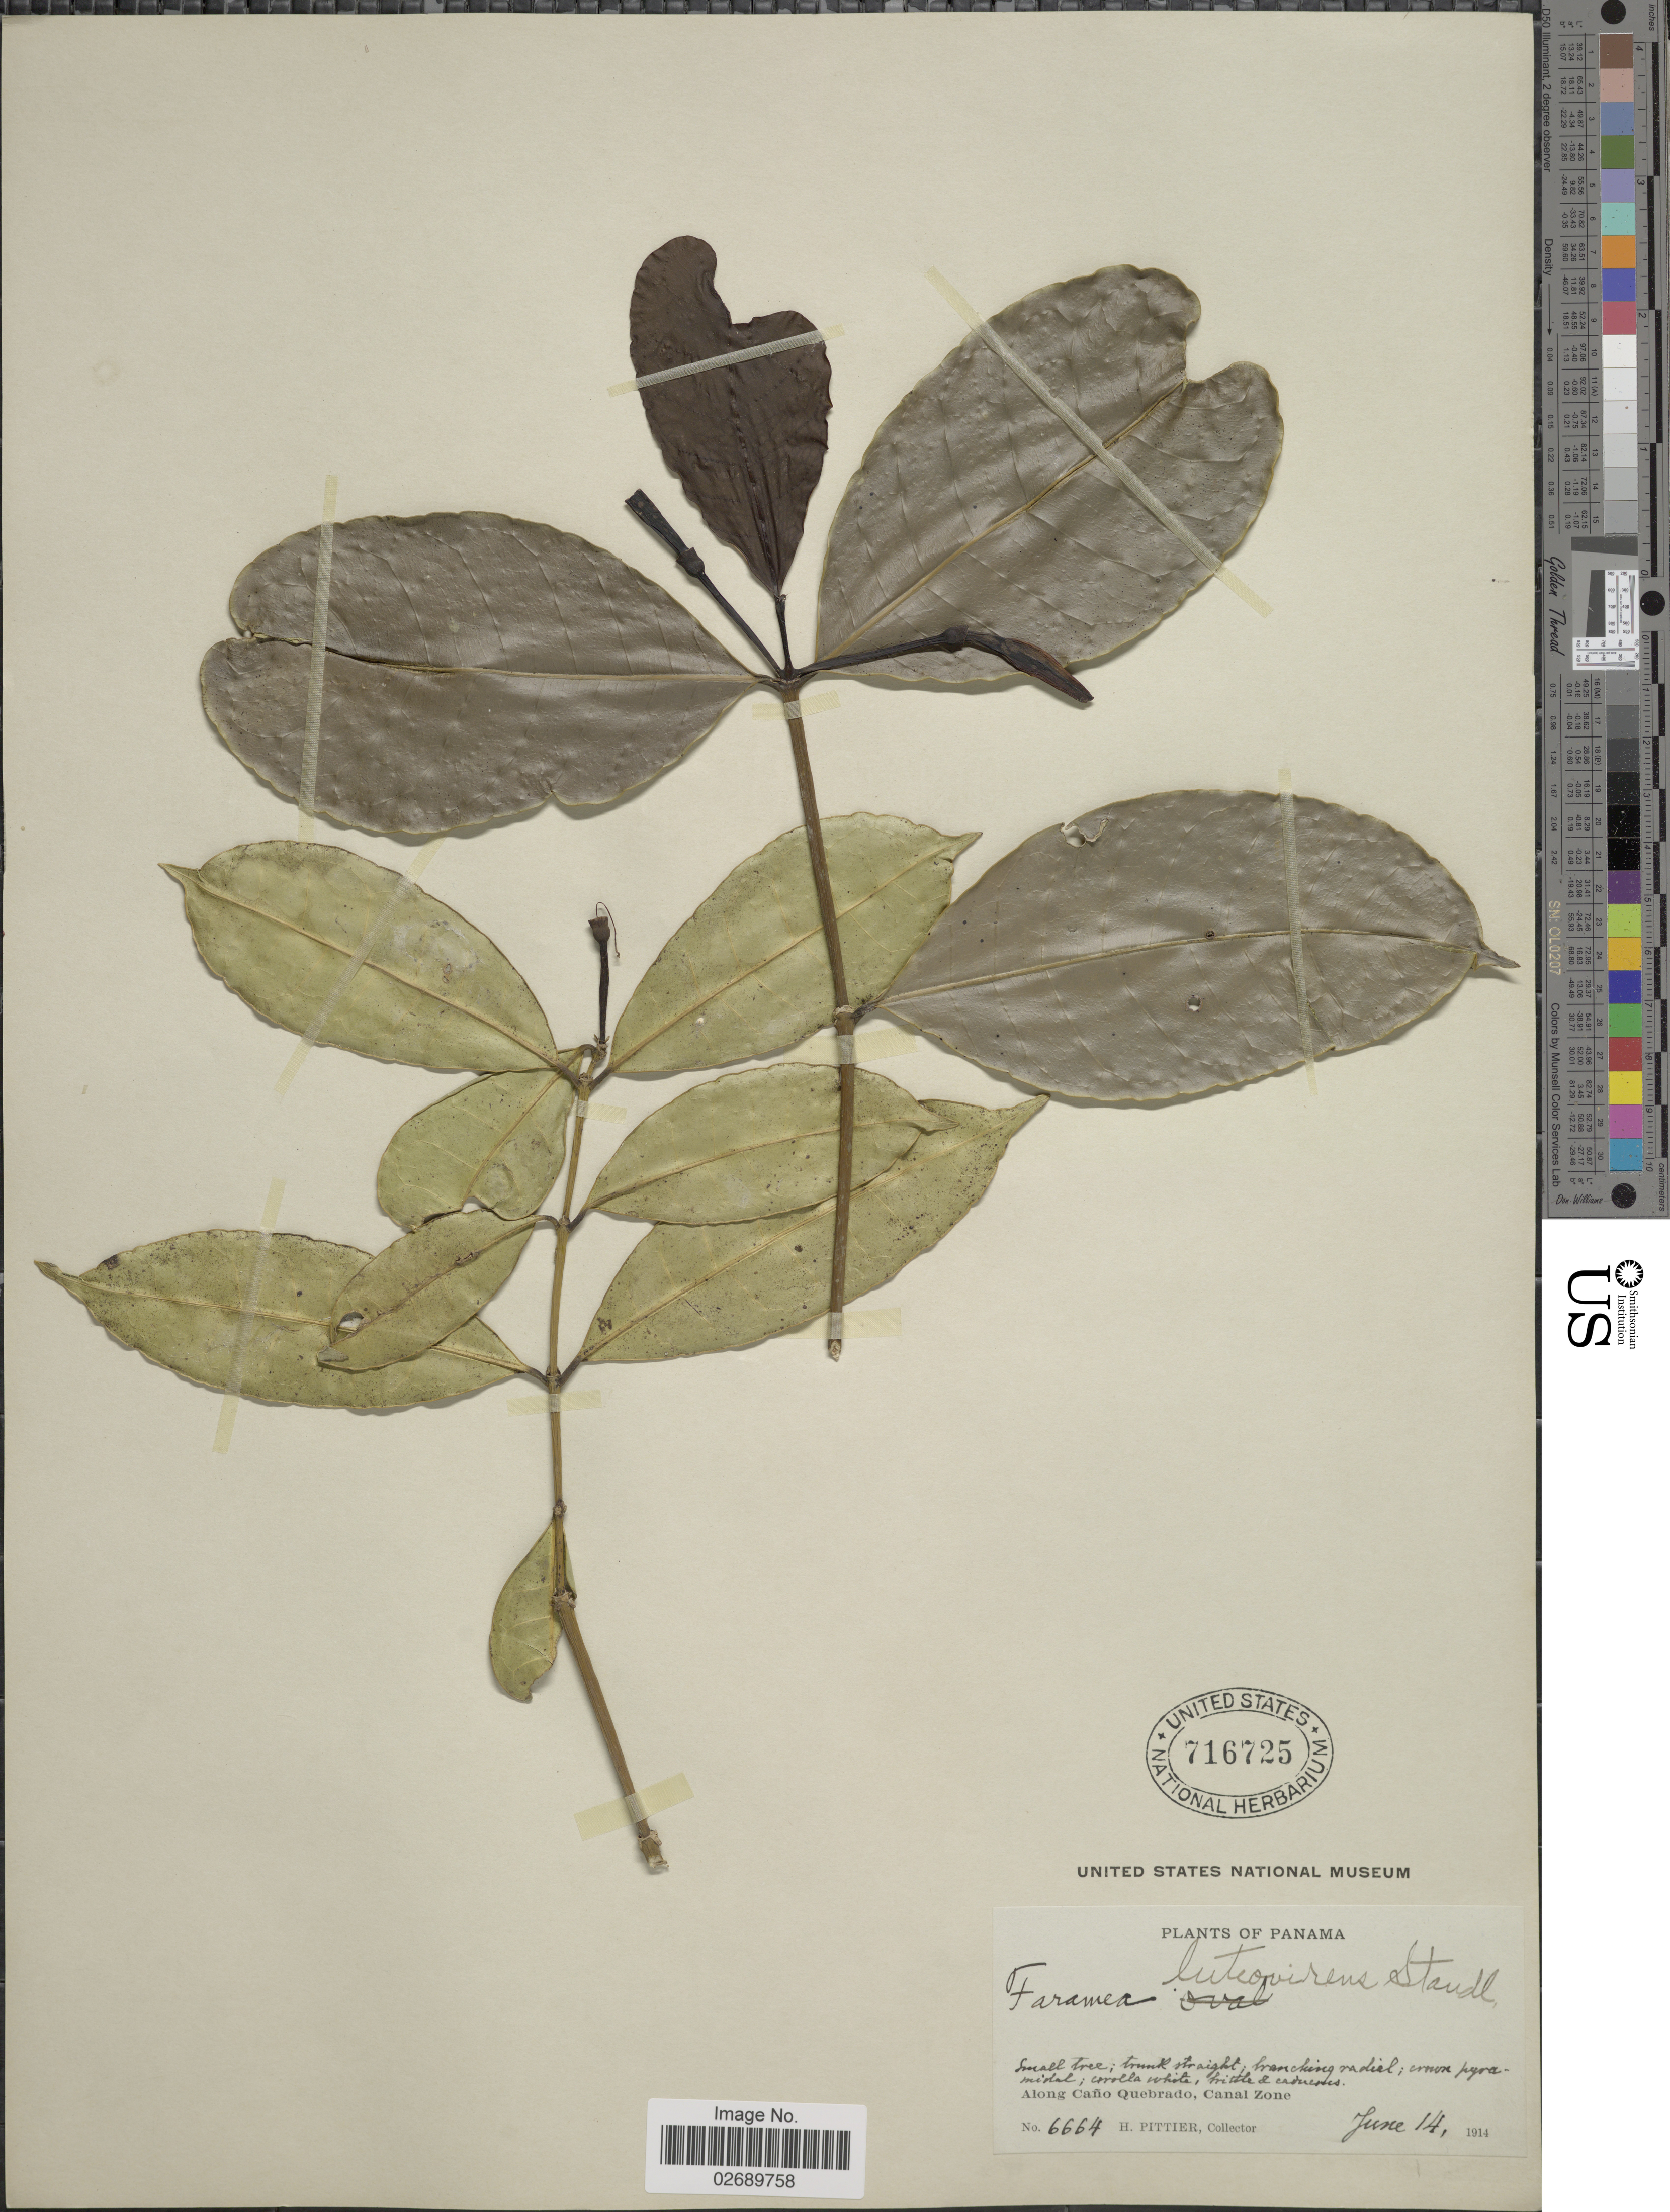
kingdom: Plantae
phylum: Tracheophyta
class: Magnoliopsida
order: Gentianales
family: Rubiaceae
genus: Faramea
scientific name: Faramea luteovirens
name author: Standl.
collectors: H. F. Pittier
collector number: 6664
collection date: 1914-06-14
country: Panama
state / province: Colón / Panamá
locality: Along Cano Quebrado, Canal Zone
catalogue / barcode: US 716725